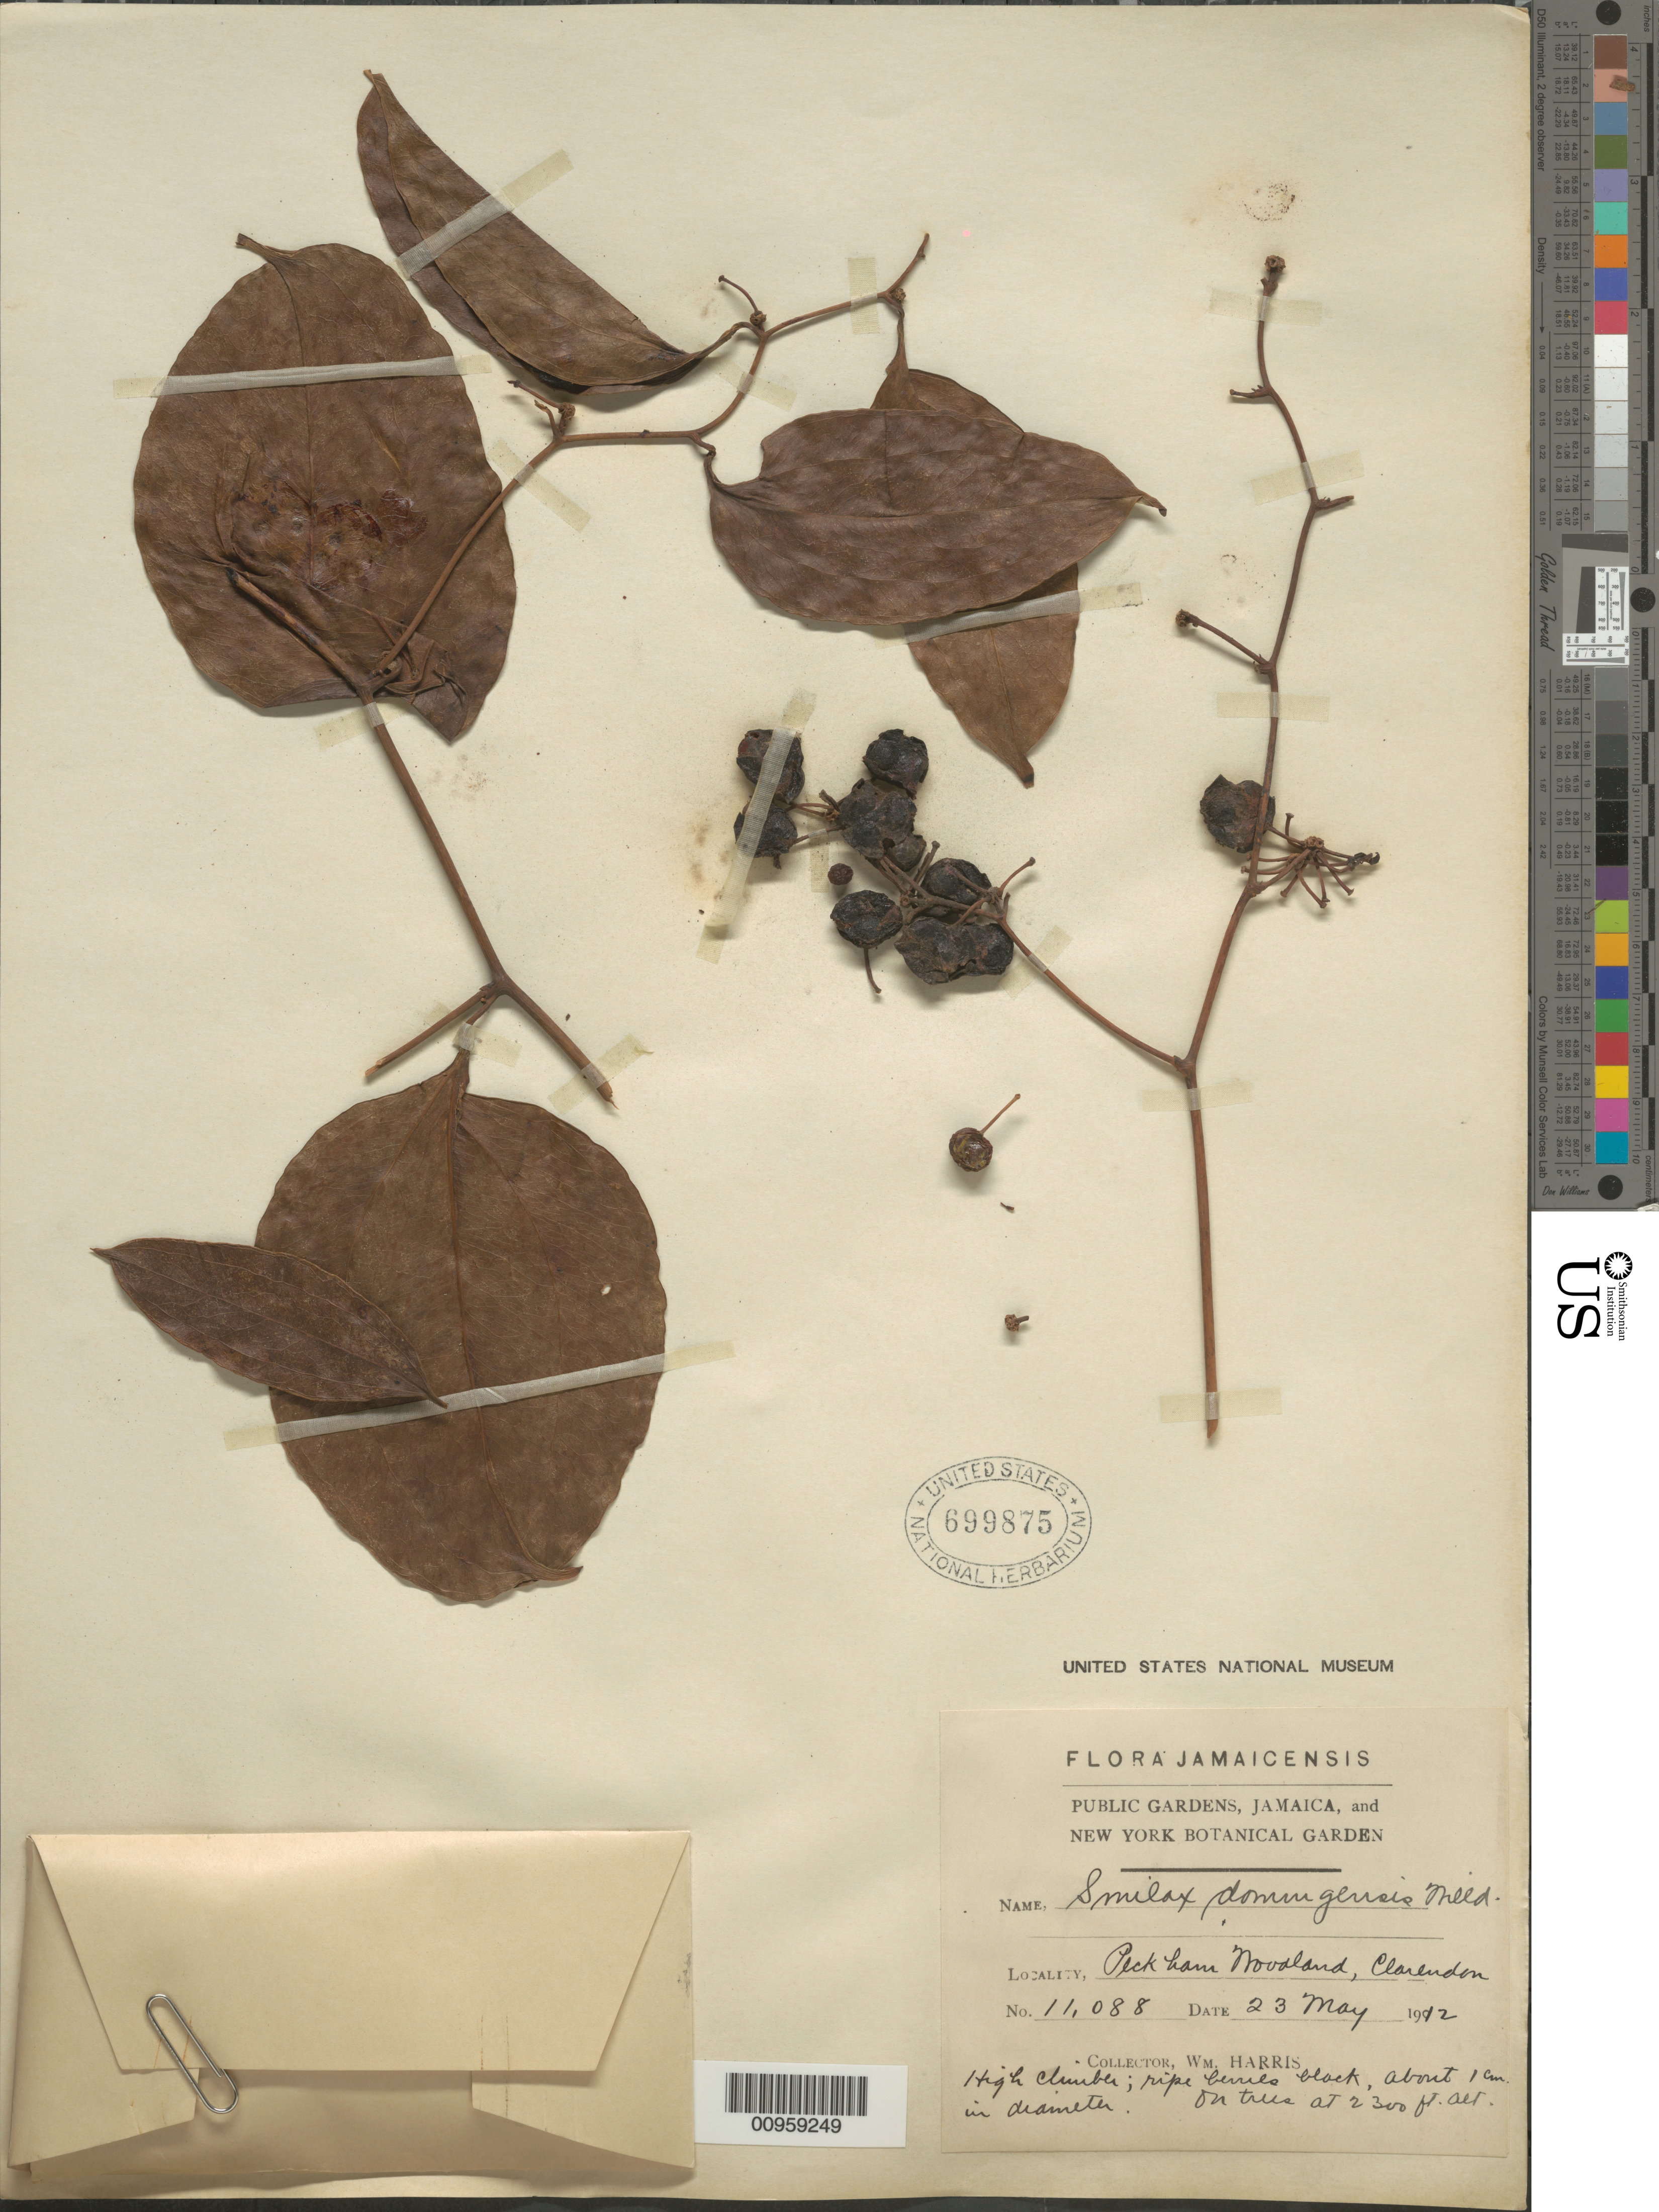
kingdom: Plantae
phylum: Tracheophyta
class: Liliopsida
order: Liliales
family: Smilacaceae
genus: Smilax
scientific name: Smilax domingensis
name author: Willd.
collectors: W. H. Harris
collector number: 11088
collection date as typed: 23 May 1912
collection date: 1912-05-23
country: Jamaica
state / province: Clarendon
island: Jamaica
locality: Peckham Woodland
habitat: On trees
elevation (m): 701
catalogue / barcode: US 699875